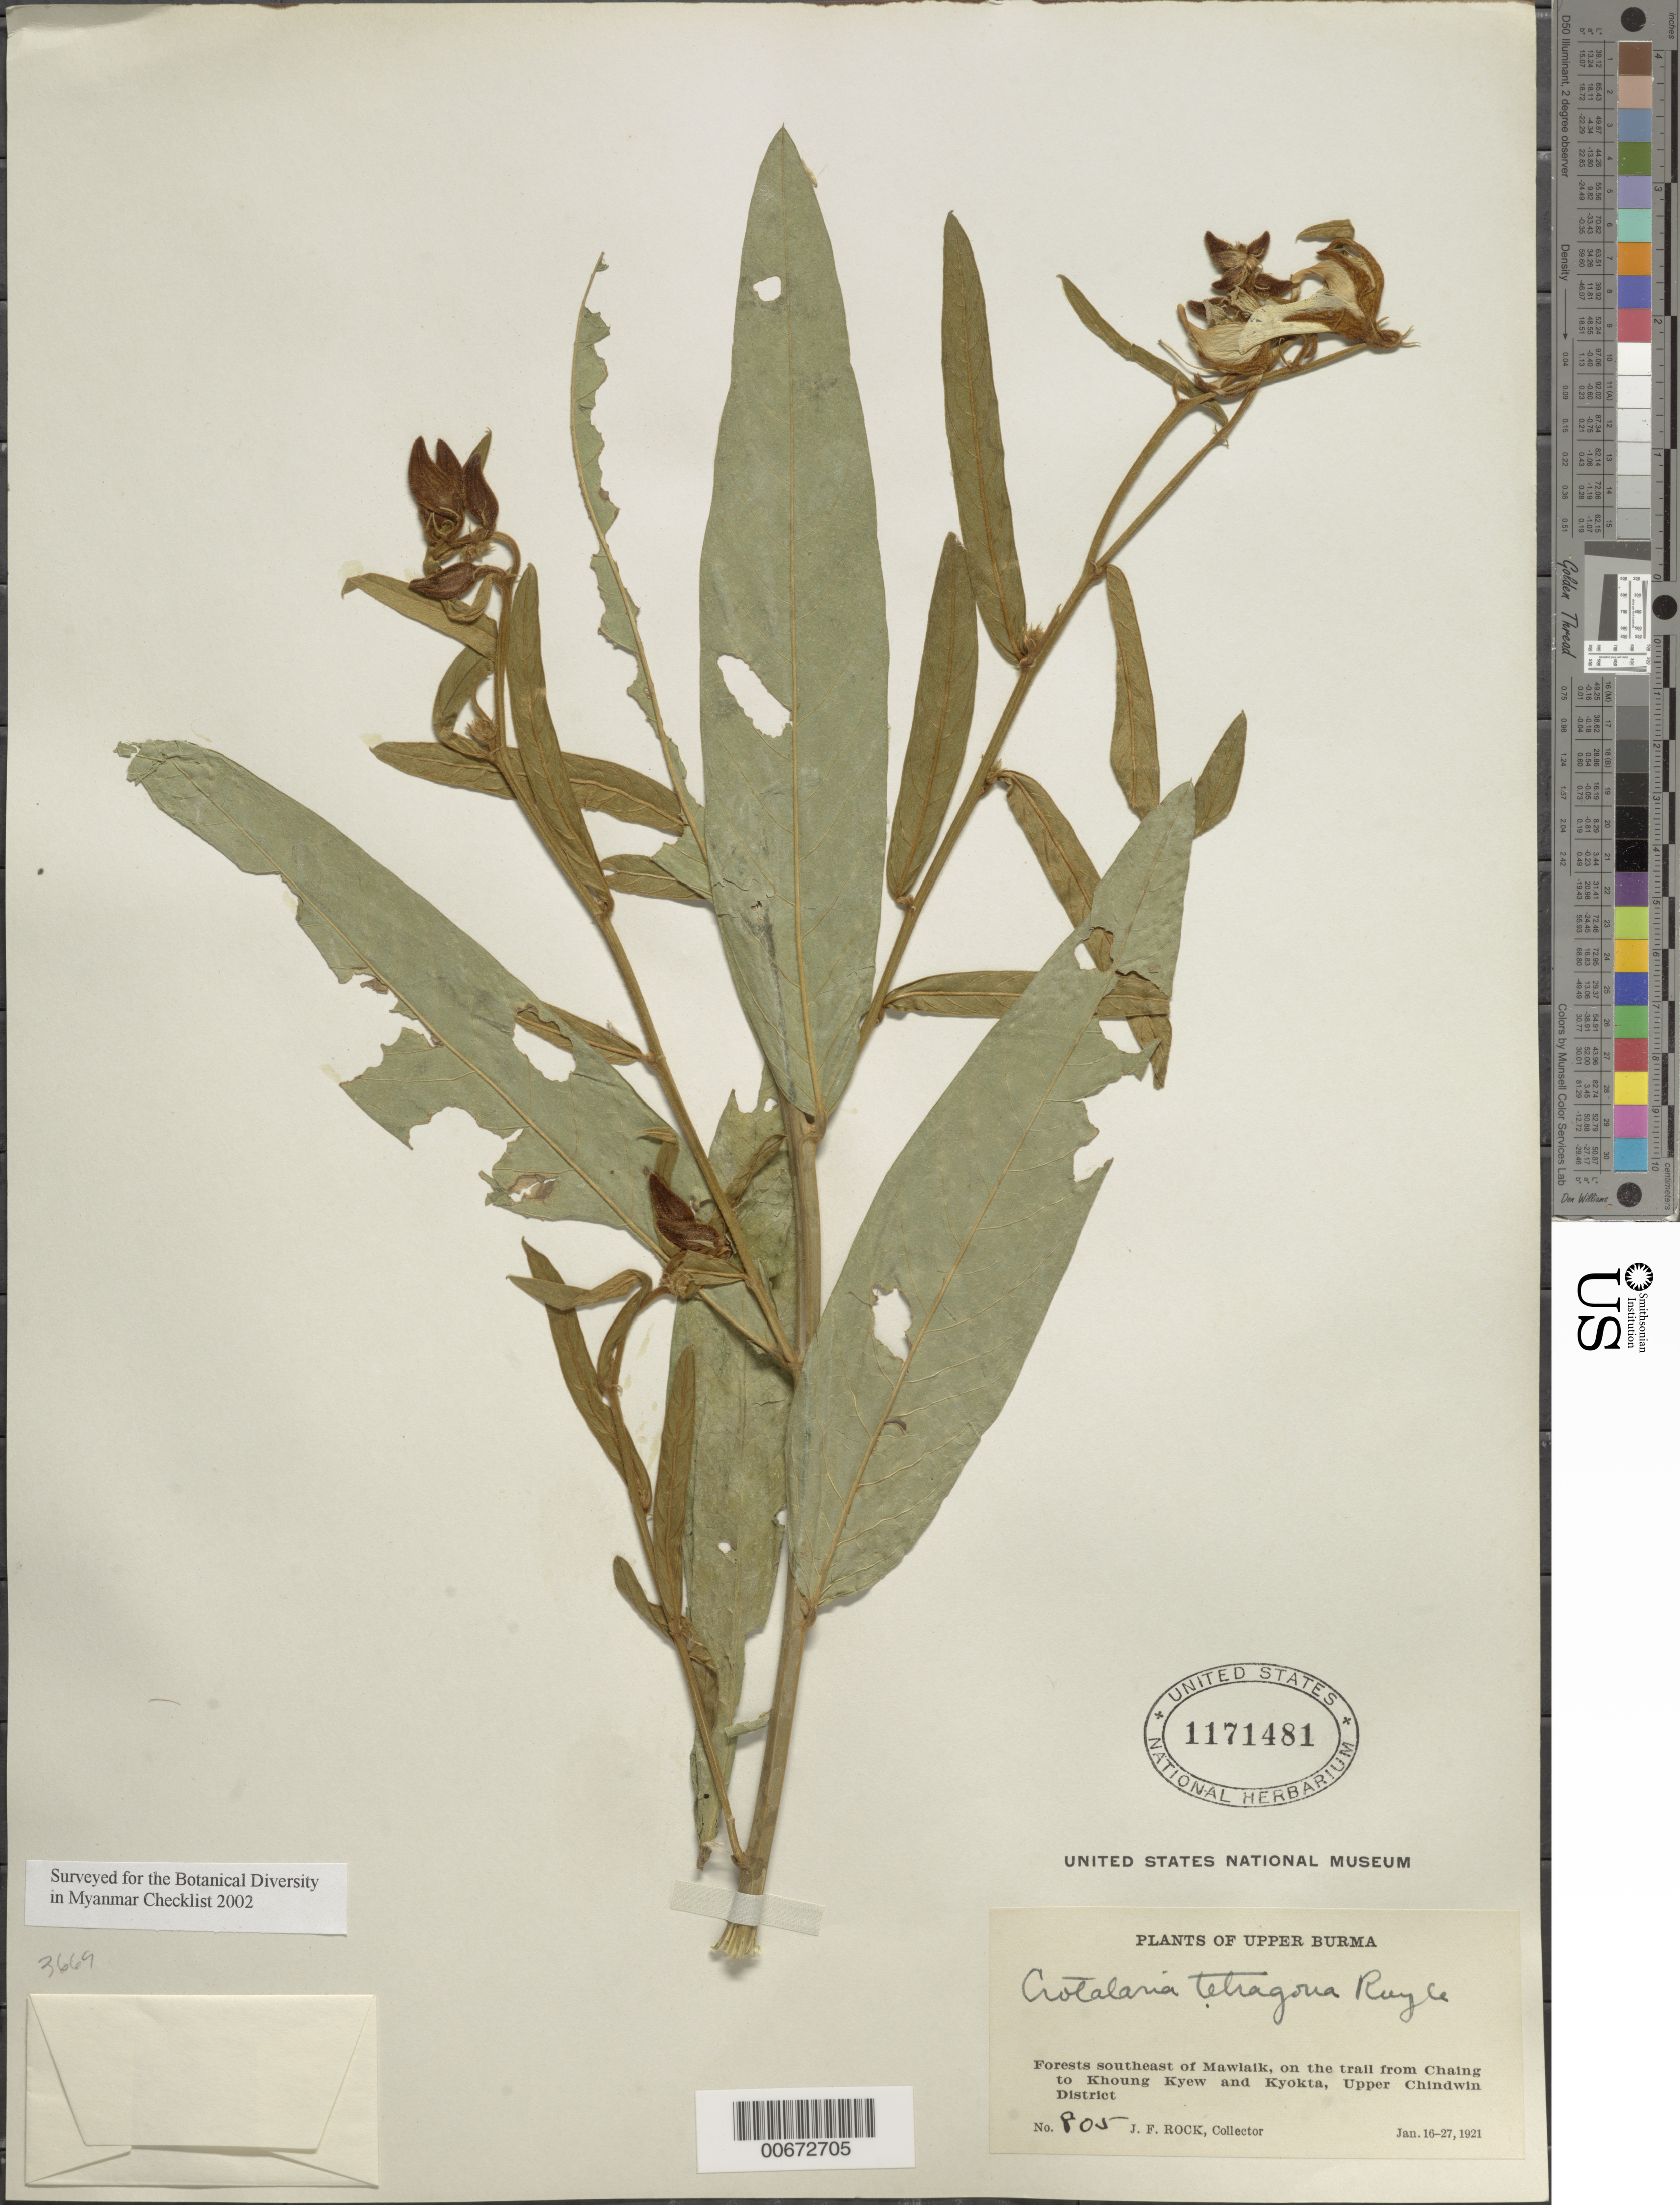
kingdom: Plantae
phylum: Tracheophyta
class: Magnoliopsida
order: Fabales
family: Fabaceae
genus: Crotalaria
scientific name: Crotalaria tetragona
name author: Roxb. ex Andrews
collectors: J. F. Rock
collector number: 805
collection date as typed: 16 Jan 1921 to 27 Jan 1921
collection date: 1921-01-16/1921-01-27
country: Myanmar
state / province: Chin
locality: Upper Burma, Mawlaik, trail from Chaing to Khoung Kyew and Kyokta, Upper Chindwin dist.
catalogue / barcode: US 1171481